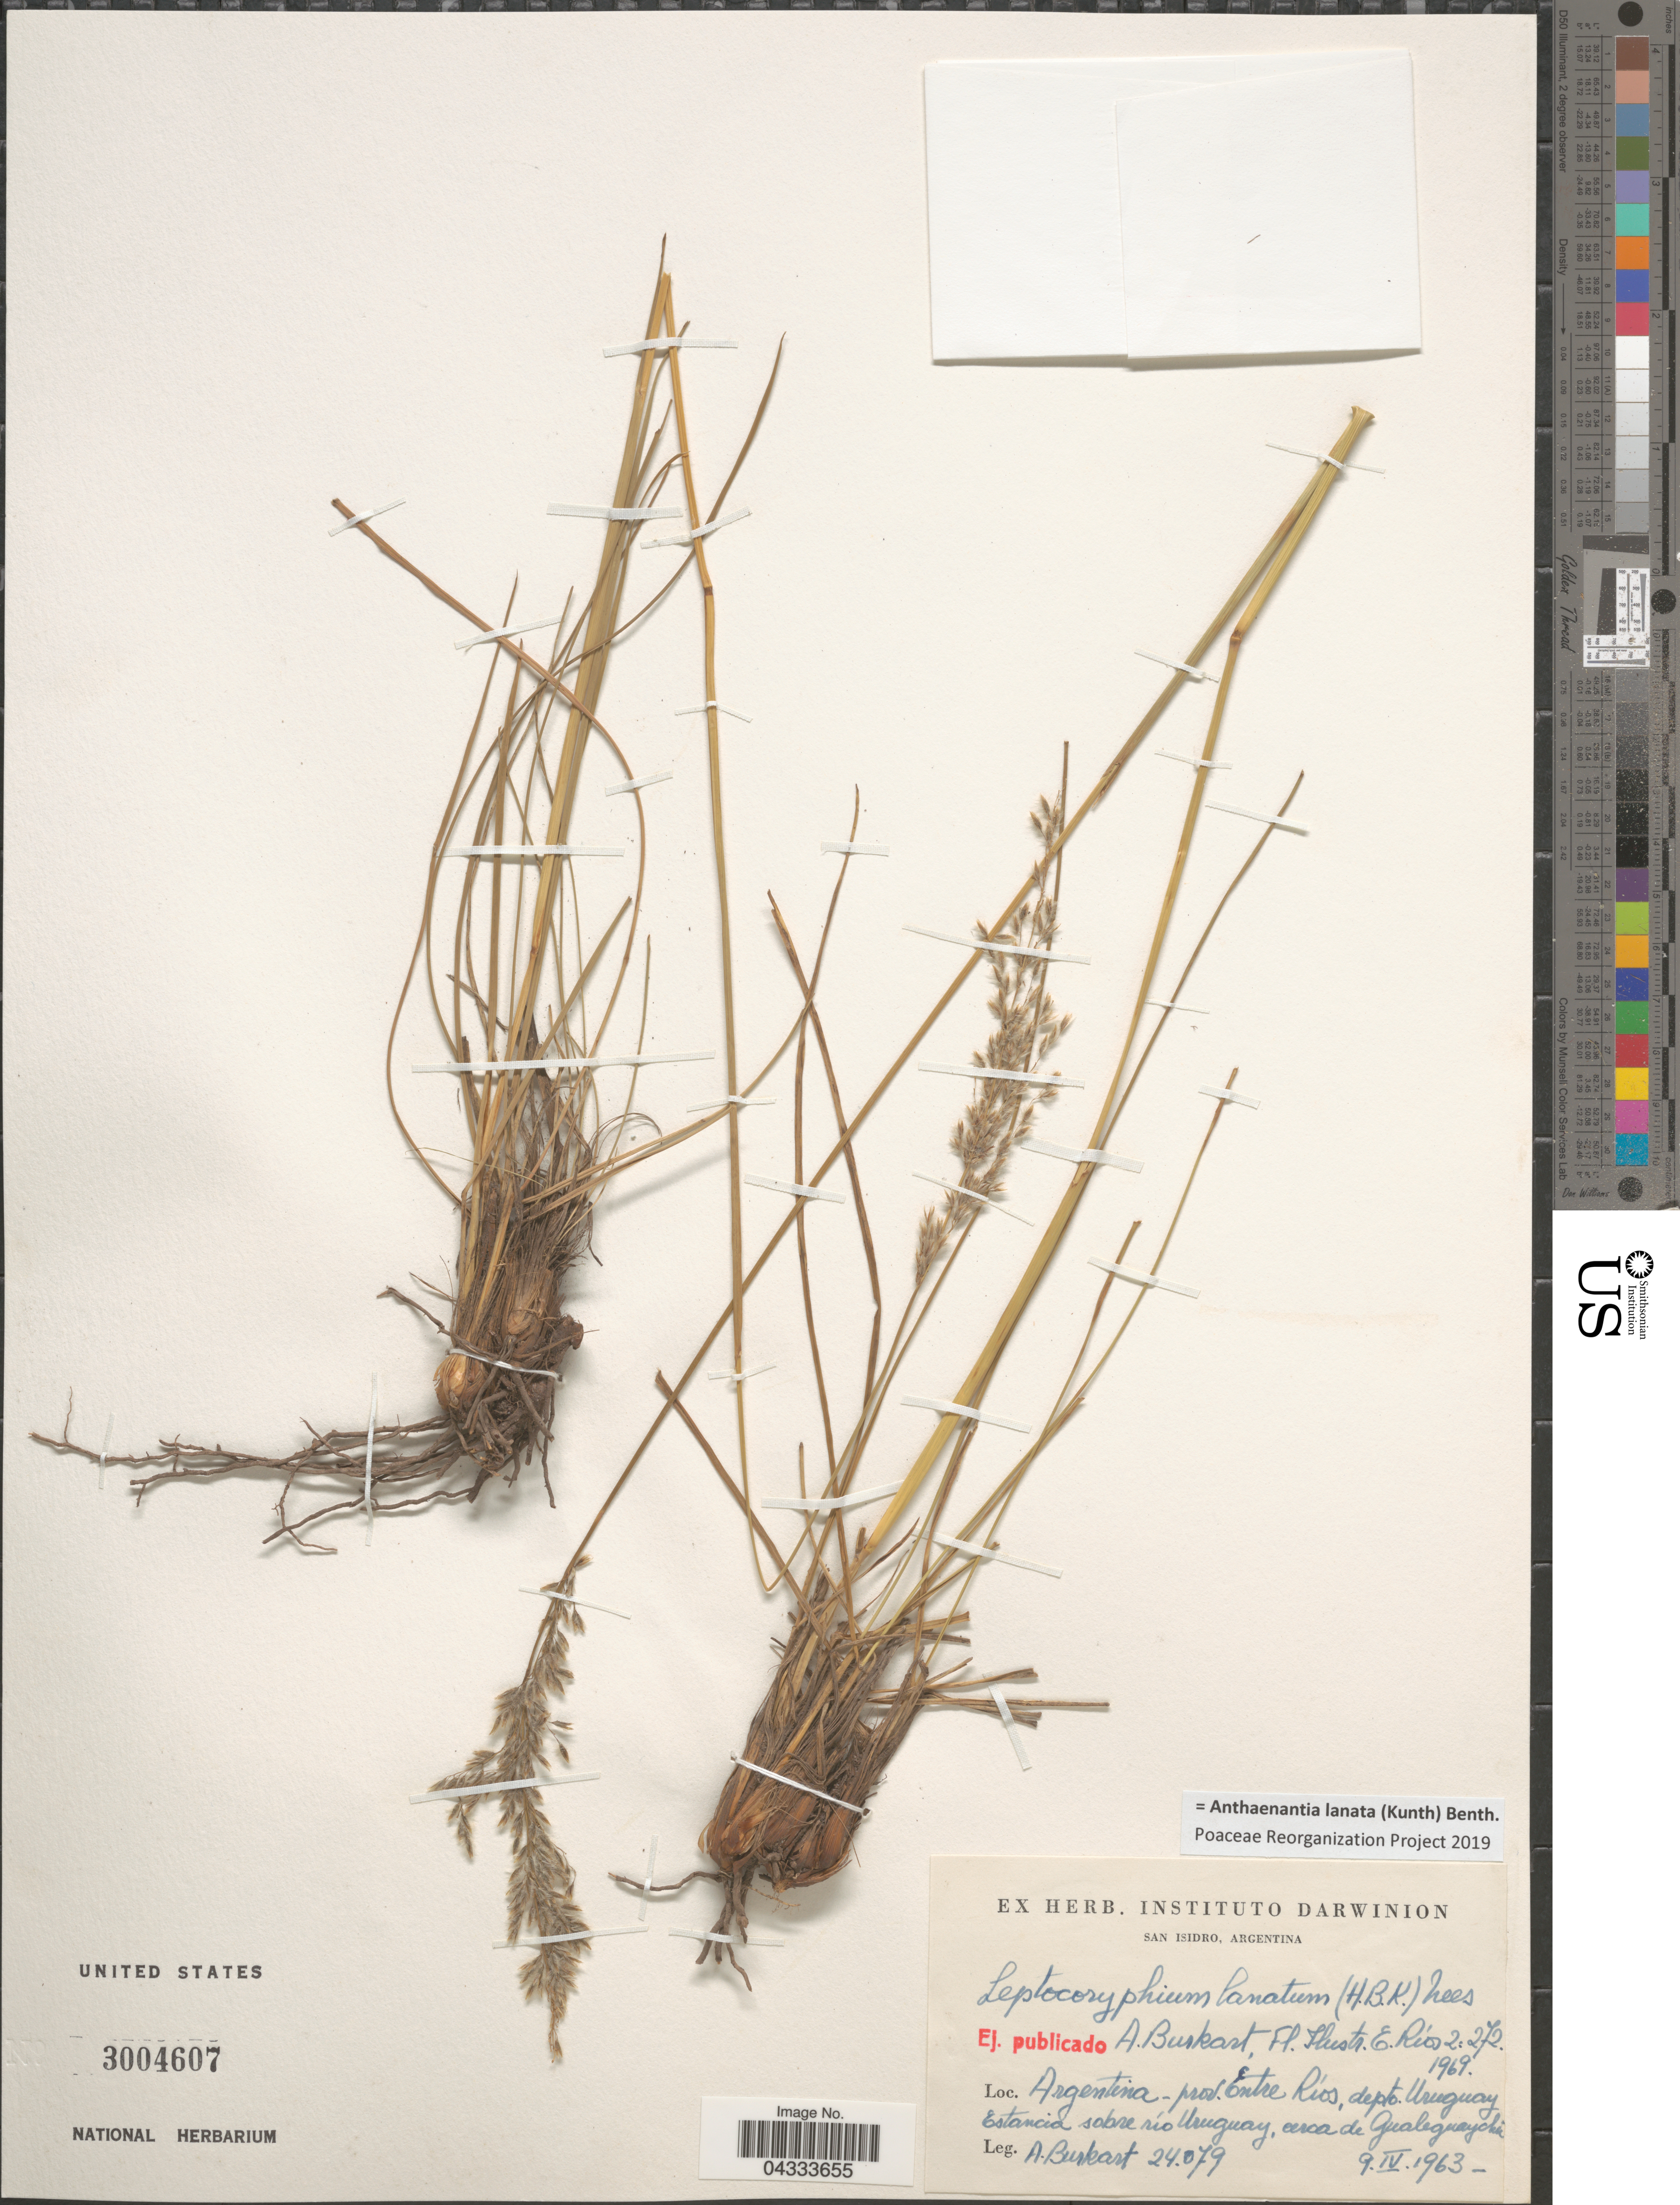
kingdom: Plantae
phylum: Tracheophyta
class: Liliopsida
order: Poales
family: Poaceae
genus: Anthaenantia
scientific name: Anthaenantia lanata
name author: (Kunth) Benth.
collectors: A. E. Burkart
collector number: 24079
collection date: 1963-04-09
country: Argentina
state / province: Entre Rios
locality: Depto. Uruguay. Estancia sobre río Uruguay, cerca de Gualeguaychú.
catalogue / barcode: US 3004607